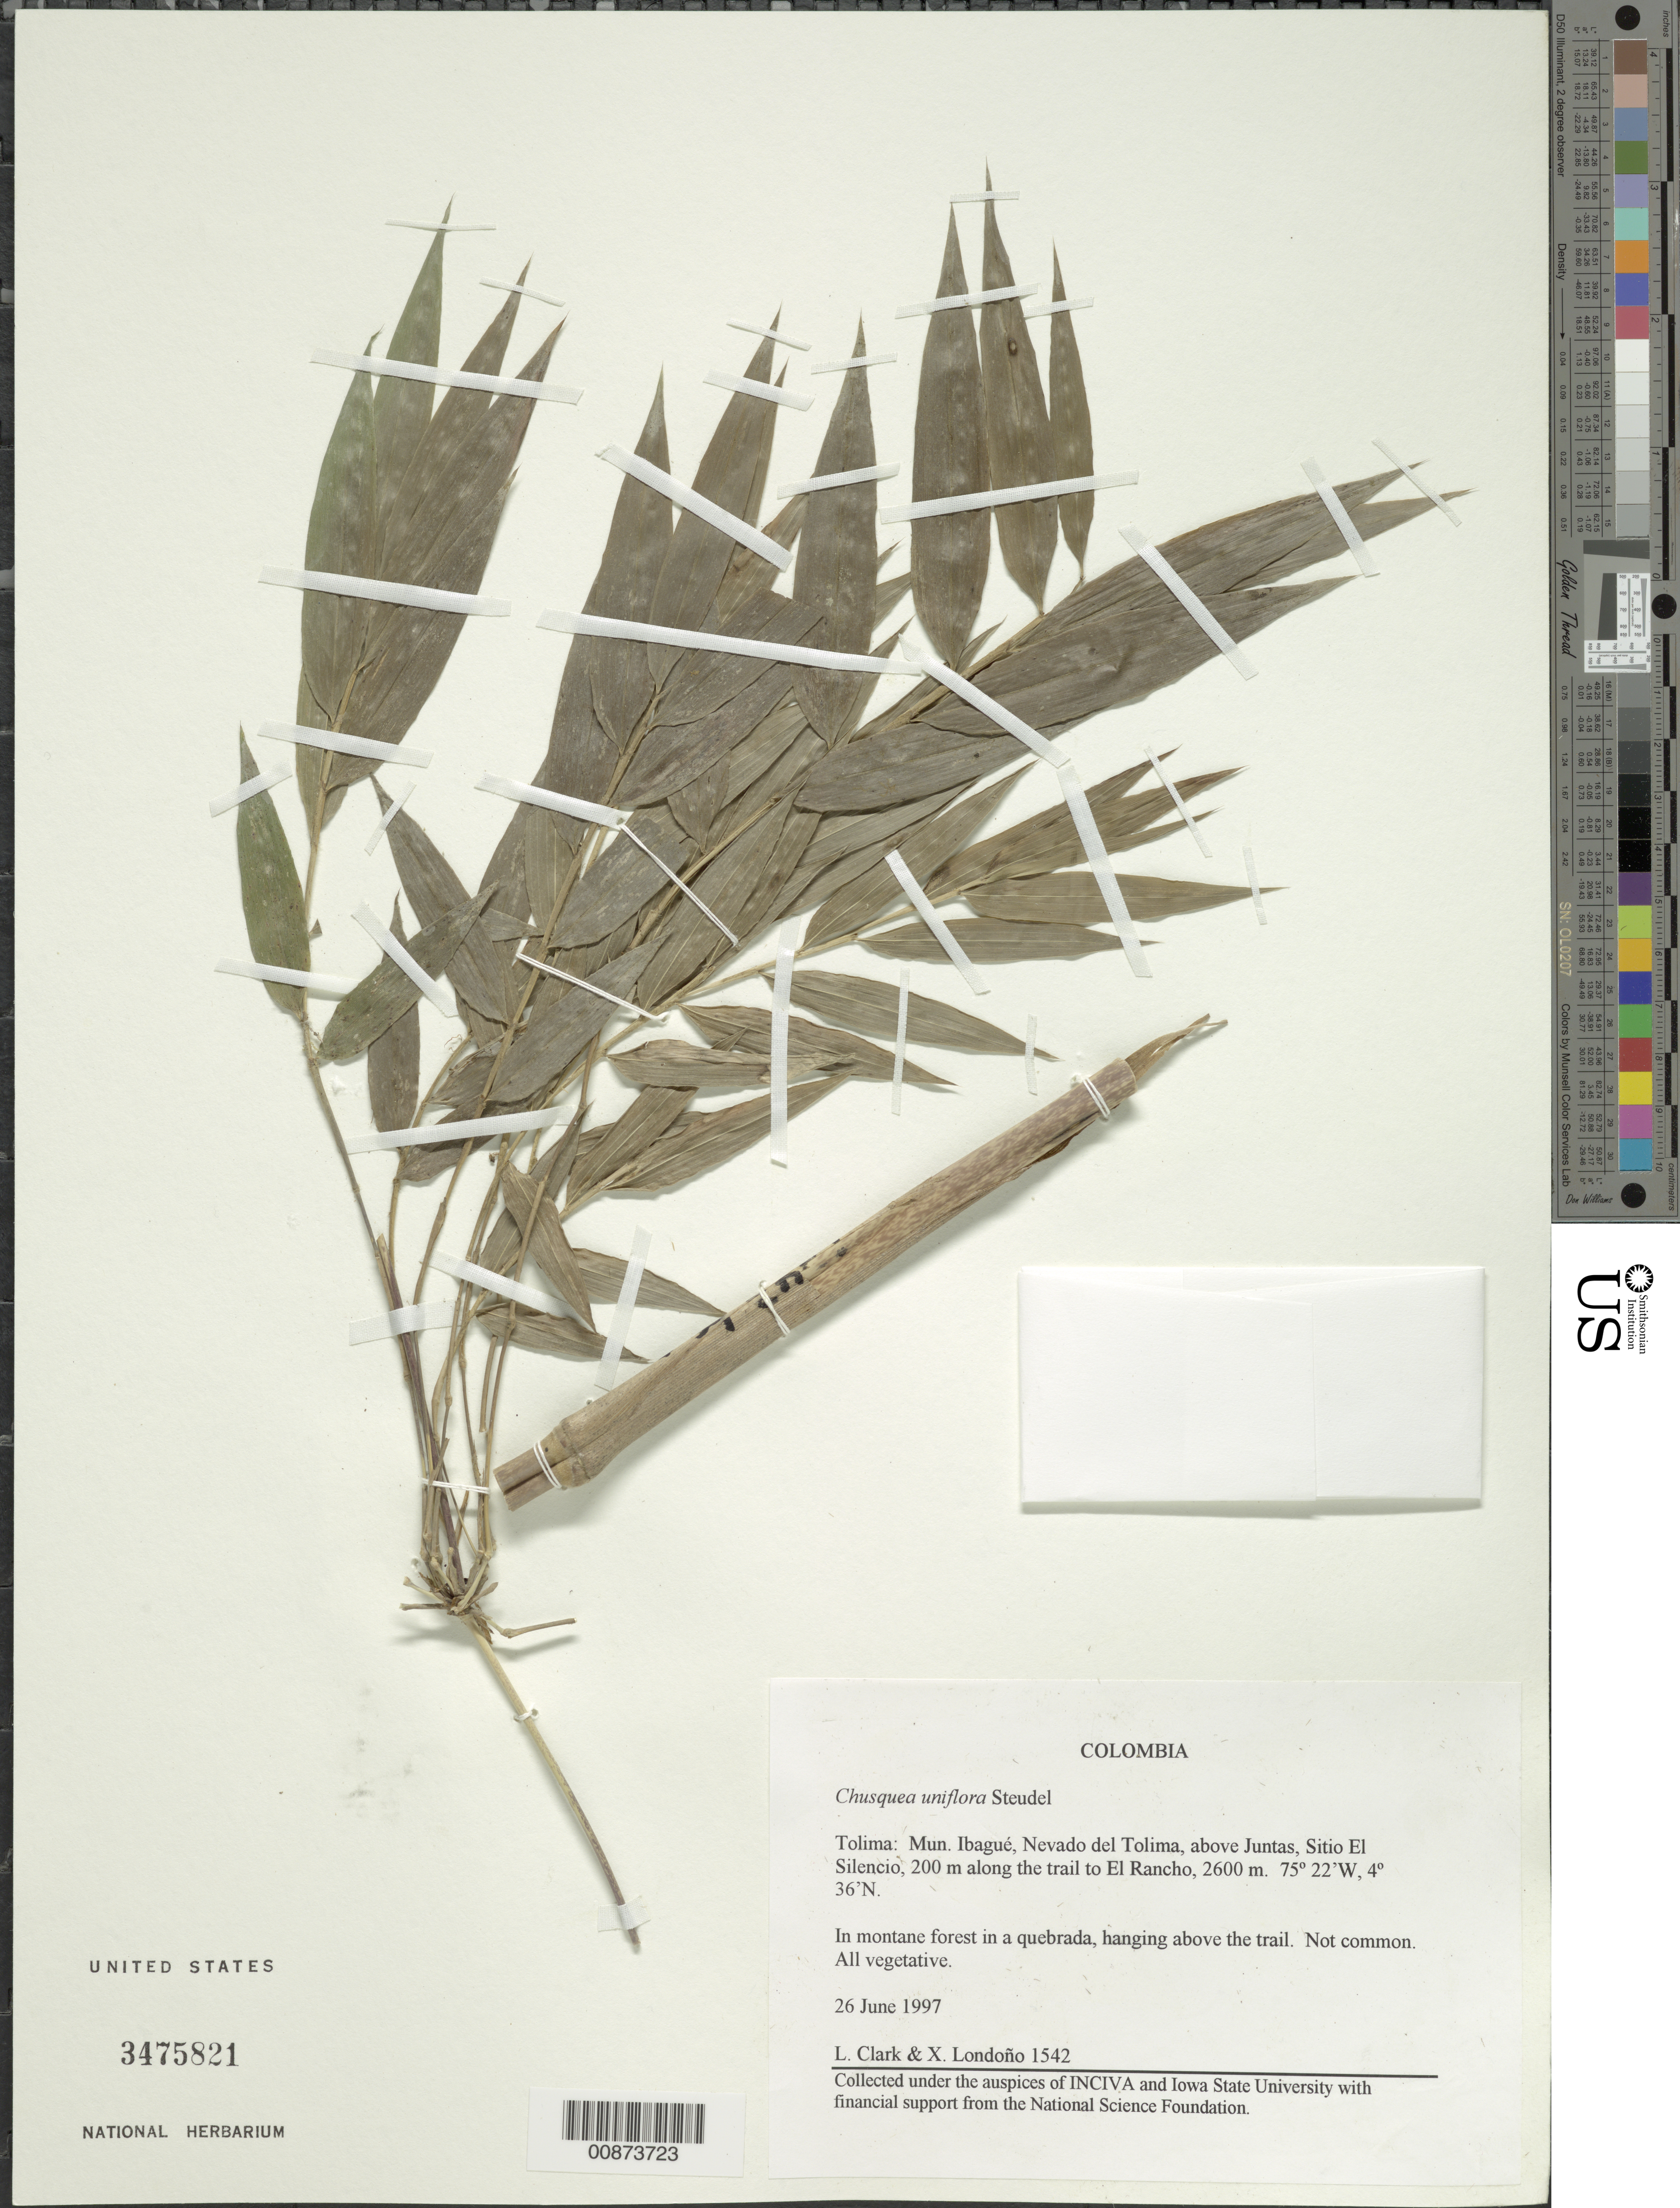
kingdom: Plantae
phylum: Tracheophyta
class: Liliopsida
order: Poales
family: Poaceae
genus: Chusquea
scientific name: Chusquea uniflora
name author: Steud.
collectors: L. G. Clark & X. Londoño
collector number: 1542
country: Colombia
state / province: Tolima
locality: Ibague, Nevada del Tolima, above Juntas Sitio El Silencio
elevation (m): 2600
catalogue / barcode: US 3475821